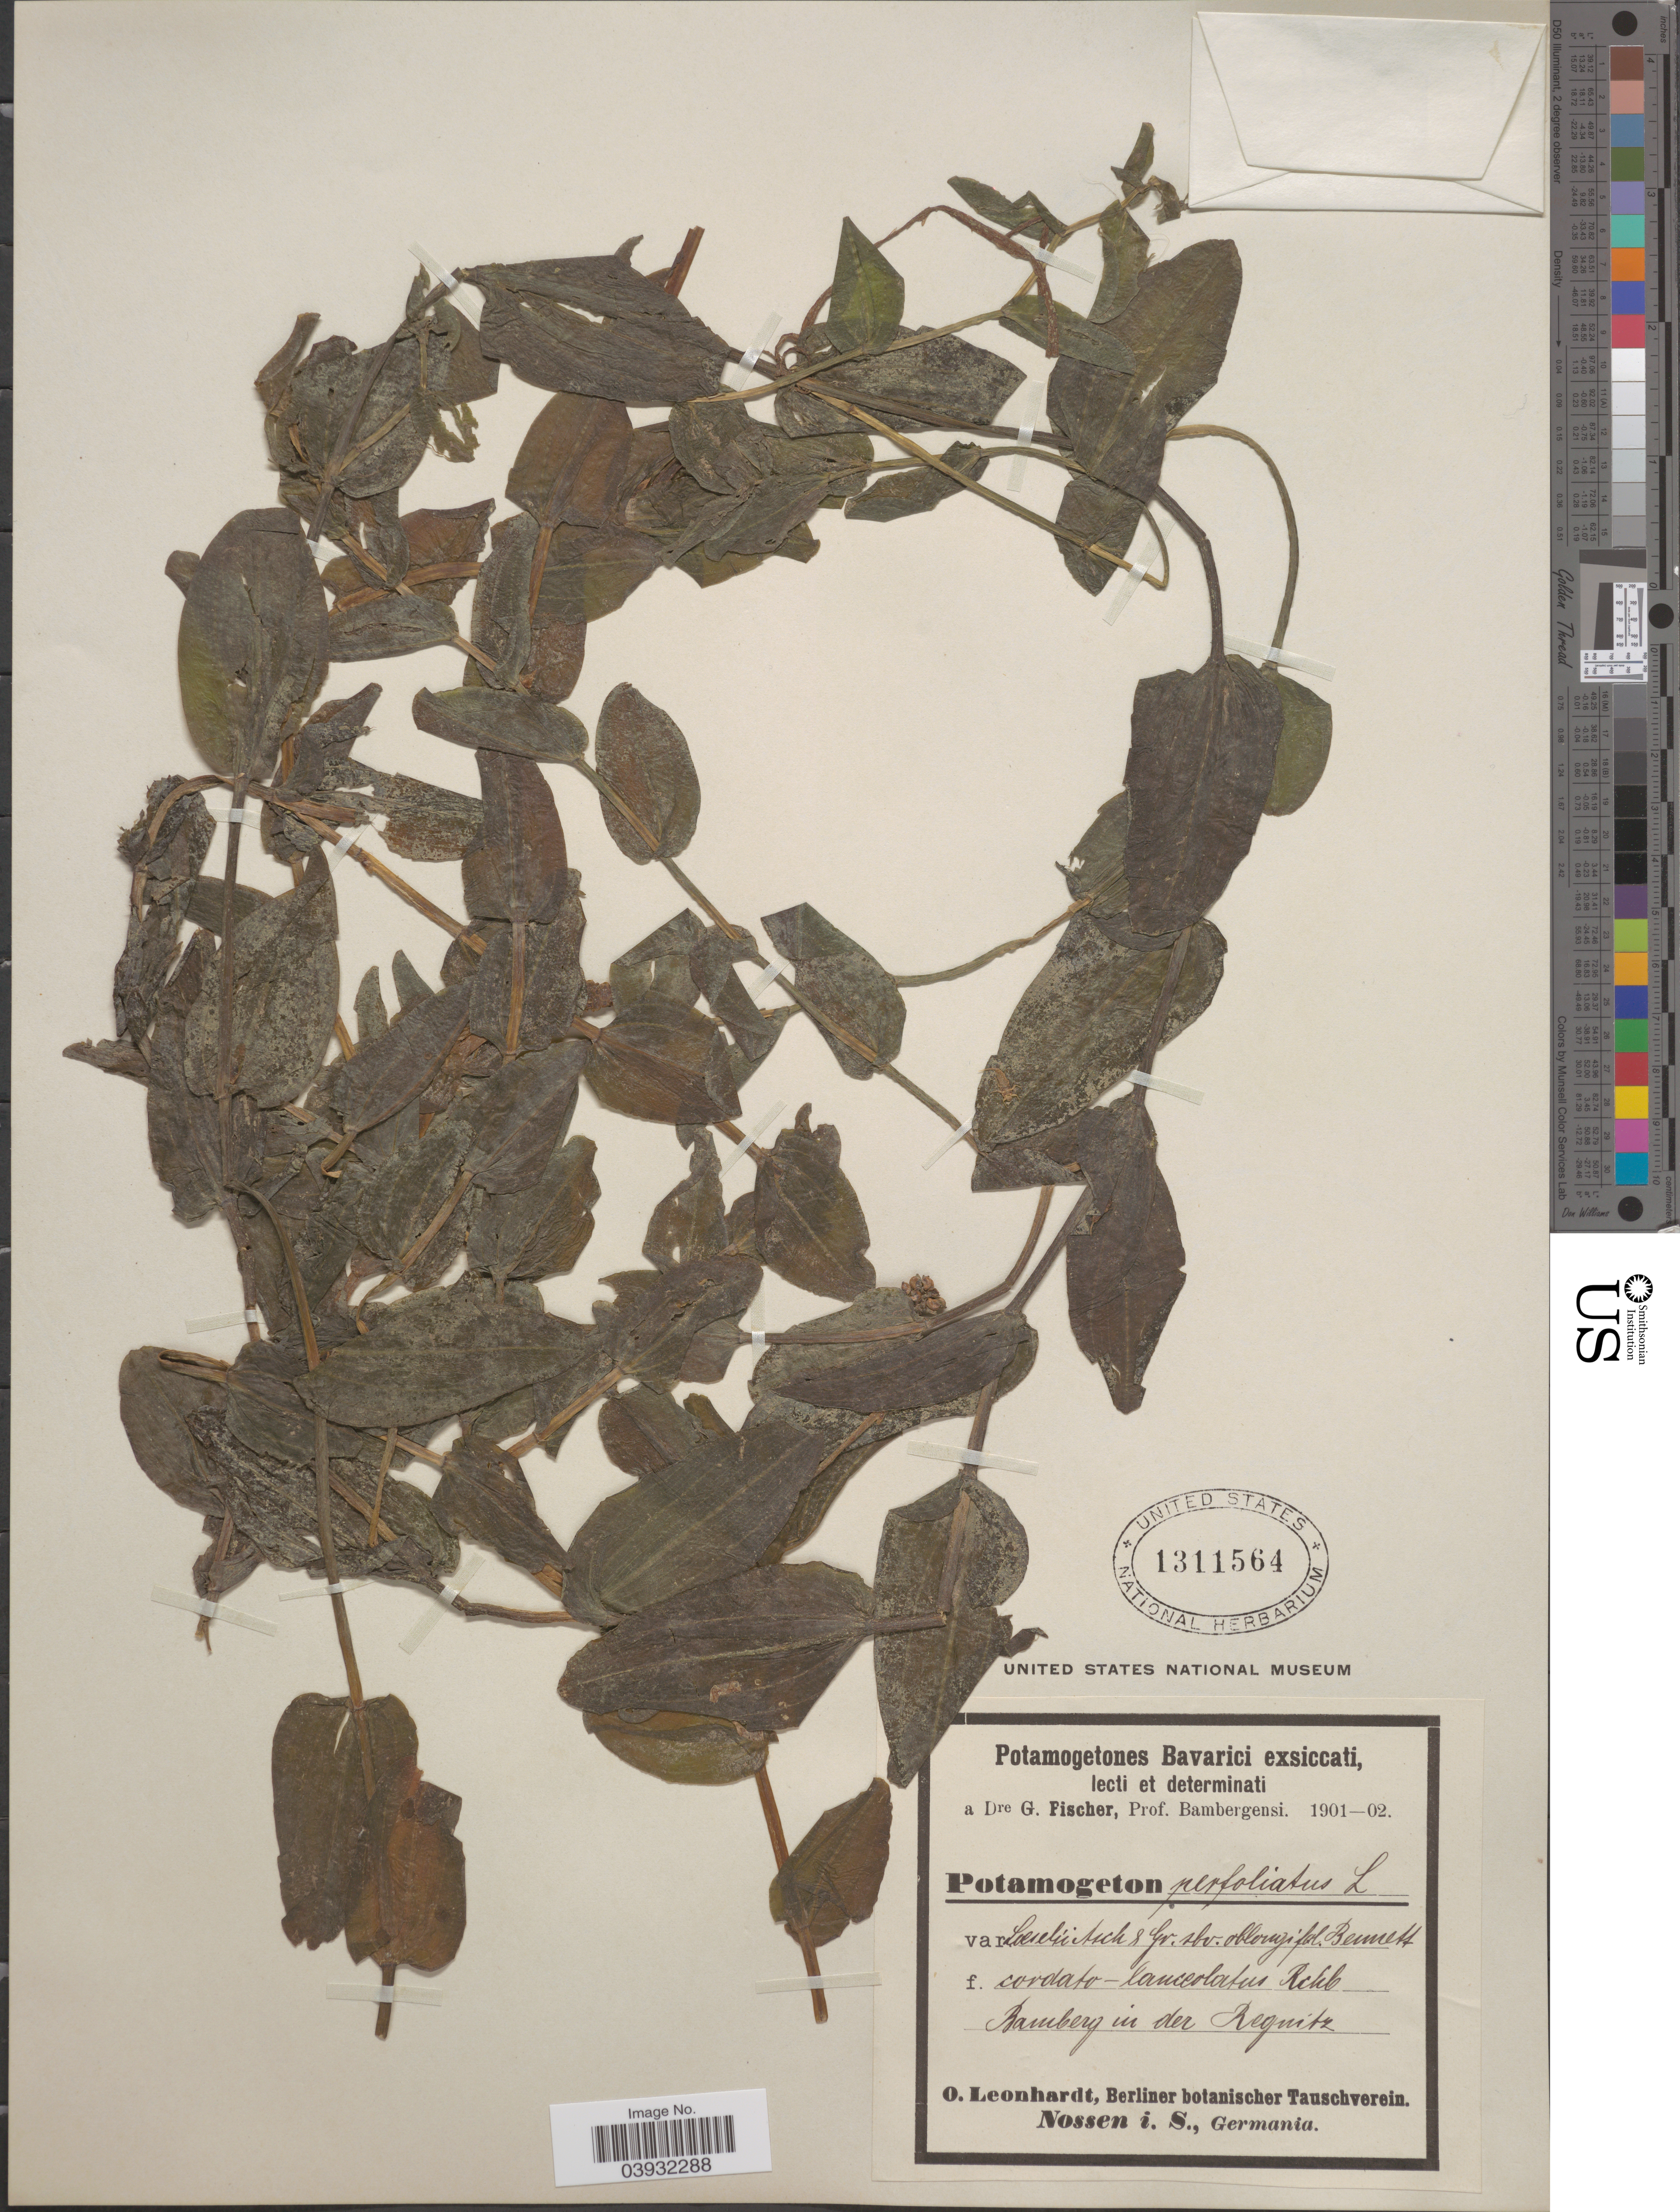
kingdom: Plantae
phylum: Tracheophyta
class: Liliopsida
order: Alismatales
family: Potamogetonaceae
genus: Potamogeton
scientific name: Potamogeton perfoliatus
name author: L.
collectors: O. Leonhardt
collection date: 1901/1902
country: Germany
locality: Bamberg in der Requitz. Nossen i. S.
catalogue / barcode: US 1311564